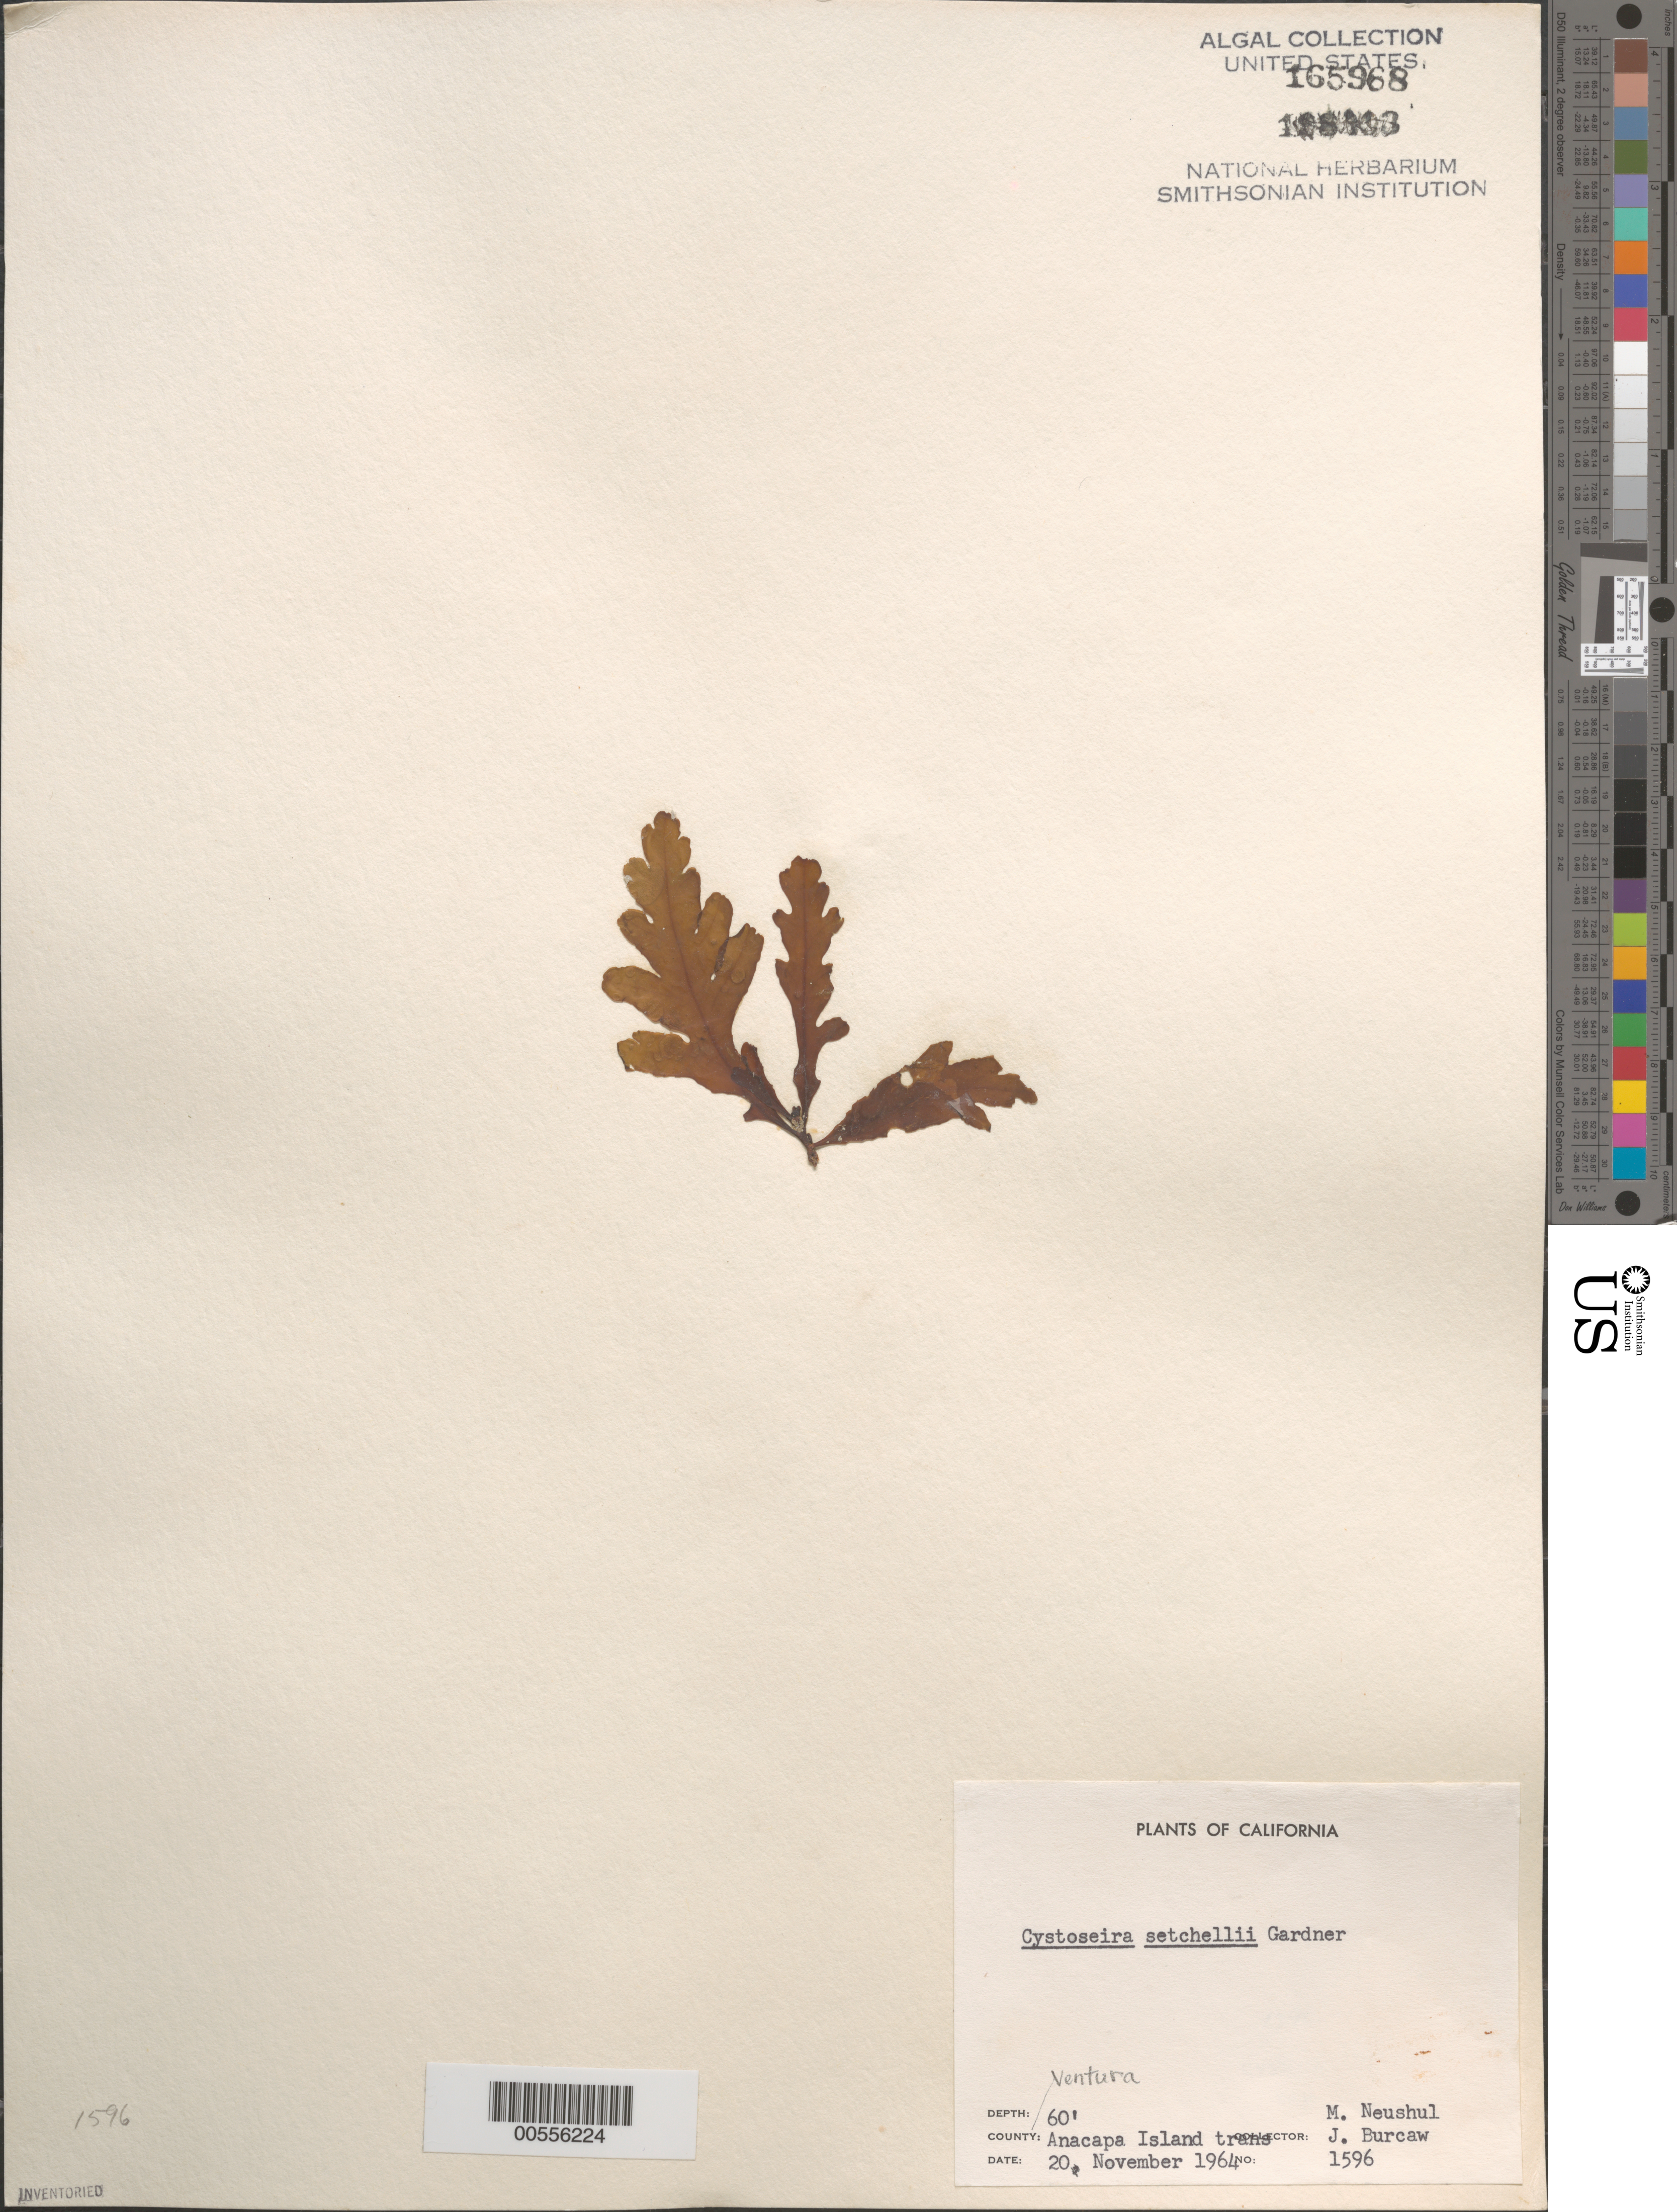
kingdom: Chromista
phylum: Ochrophyta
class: Phaeophyceae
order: Fucales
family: Sargassaceae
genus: Cystoseira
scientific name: Cystoseira setchellii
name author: N.L. Gardner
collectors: M. Neushul & J. Burcaw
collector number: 1596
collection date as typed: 20 Nov 1964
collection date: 1964-11-20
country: United States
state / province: California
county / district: Ventura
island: Anacapa Island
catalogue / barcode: US 165968